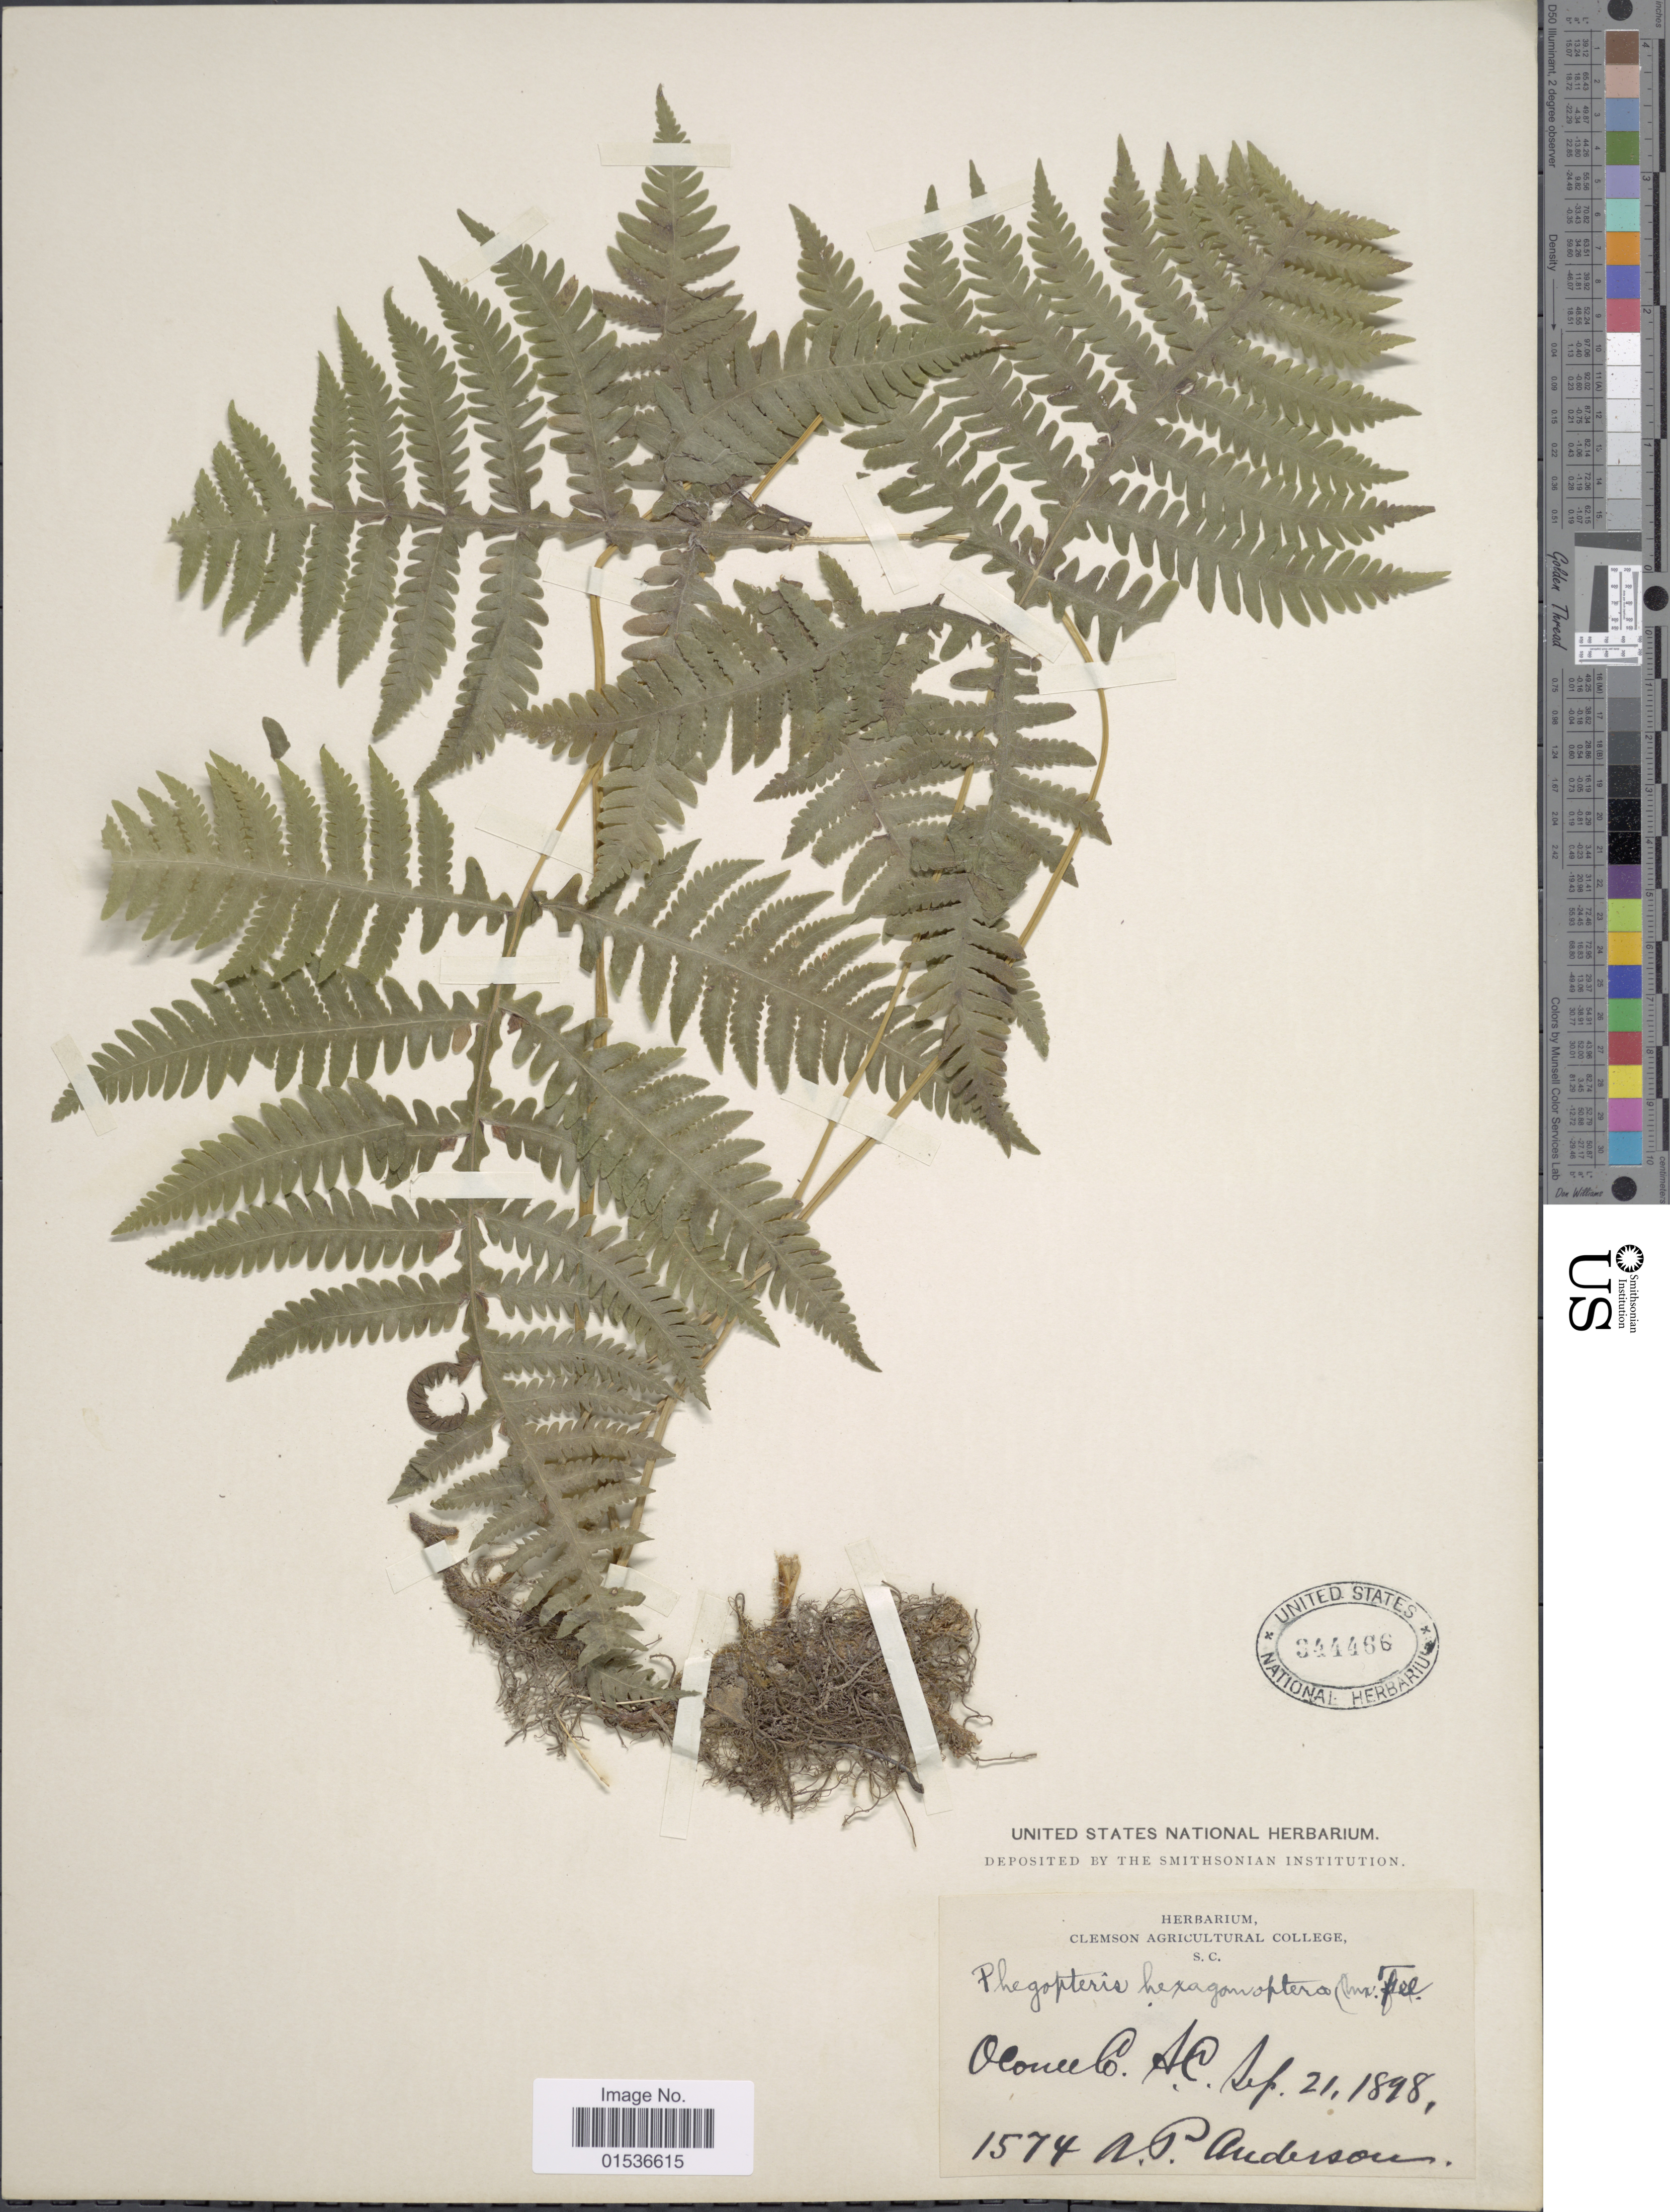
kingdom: Plantae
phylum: Tracheophyta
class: Polypodiopsida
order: Polypodiales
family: Thelypteridaceae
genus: Phegopteris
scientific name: Phegopteris hexagonoptera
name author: (Michx.) Fée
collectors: A. P. Anderson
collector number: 1574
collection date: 1898-09-21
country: United States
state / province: South Carolina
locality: Olonee Co.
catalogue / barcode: US 344466